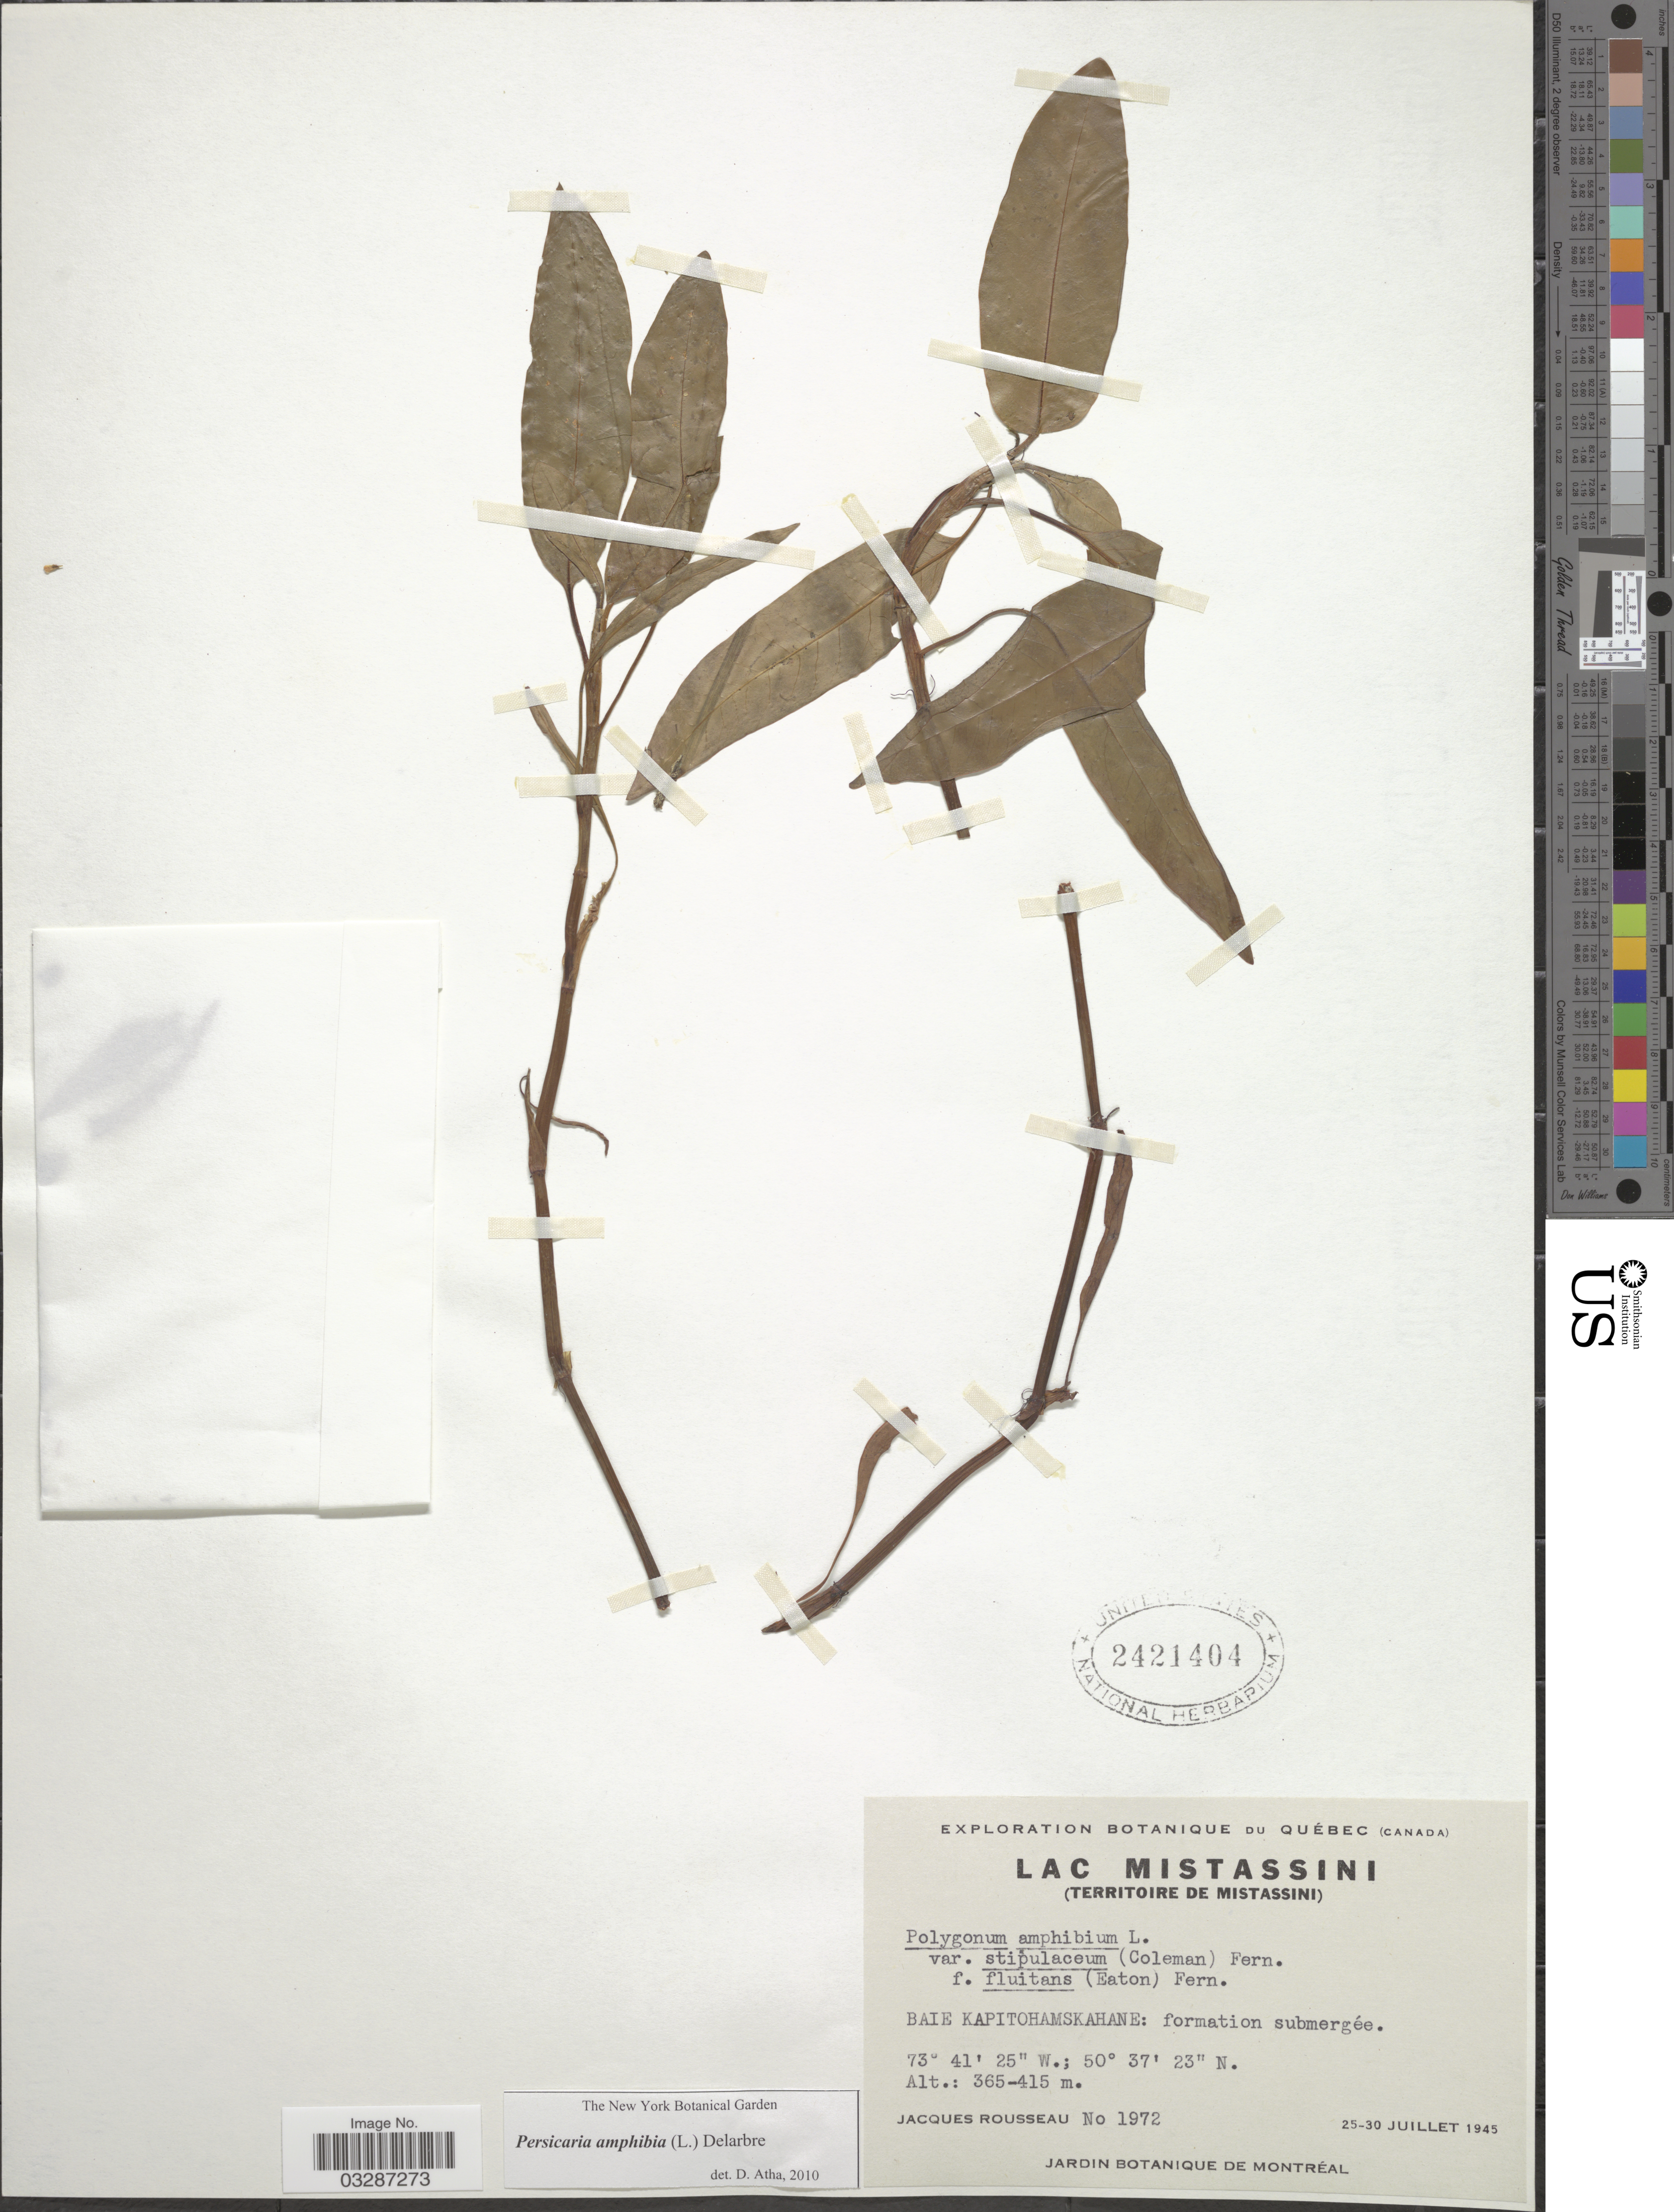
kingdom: Plantae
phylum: Tracheophyta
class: Magnoliopsida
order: Caryophyllales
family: Polygonaceae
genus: Persicaria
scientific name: Persicaria amphibia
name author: (L.) Delarbre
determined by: Atha, D. E.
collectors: J. Rousseau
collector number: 1972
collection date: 1945-07-25/1945-07-30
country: Canada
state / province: Quebec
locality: Lac Mistassini (Territoire de Mistassini). Baie Kapitohamskahane: formation submergée.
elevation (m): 365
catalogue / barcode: US 2421404